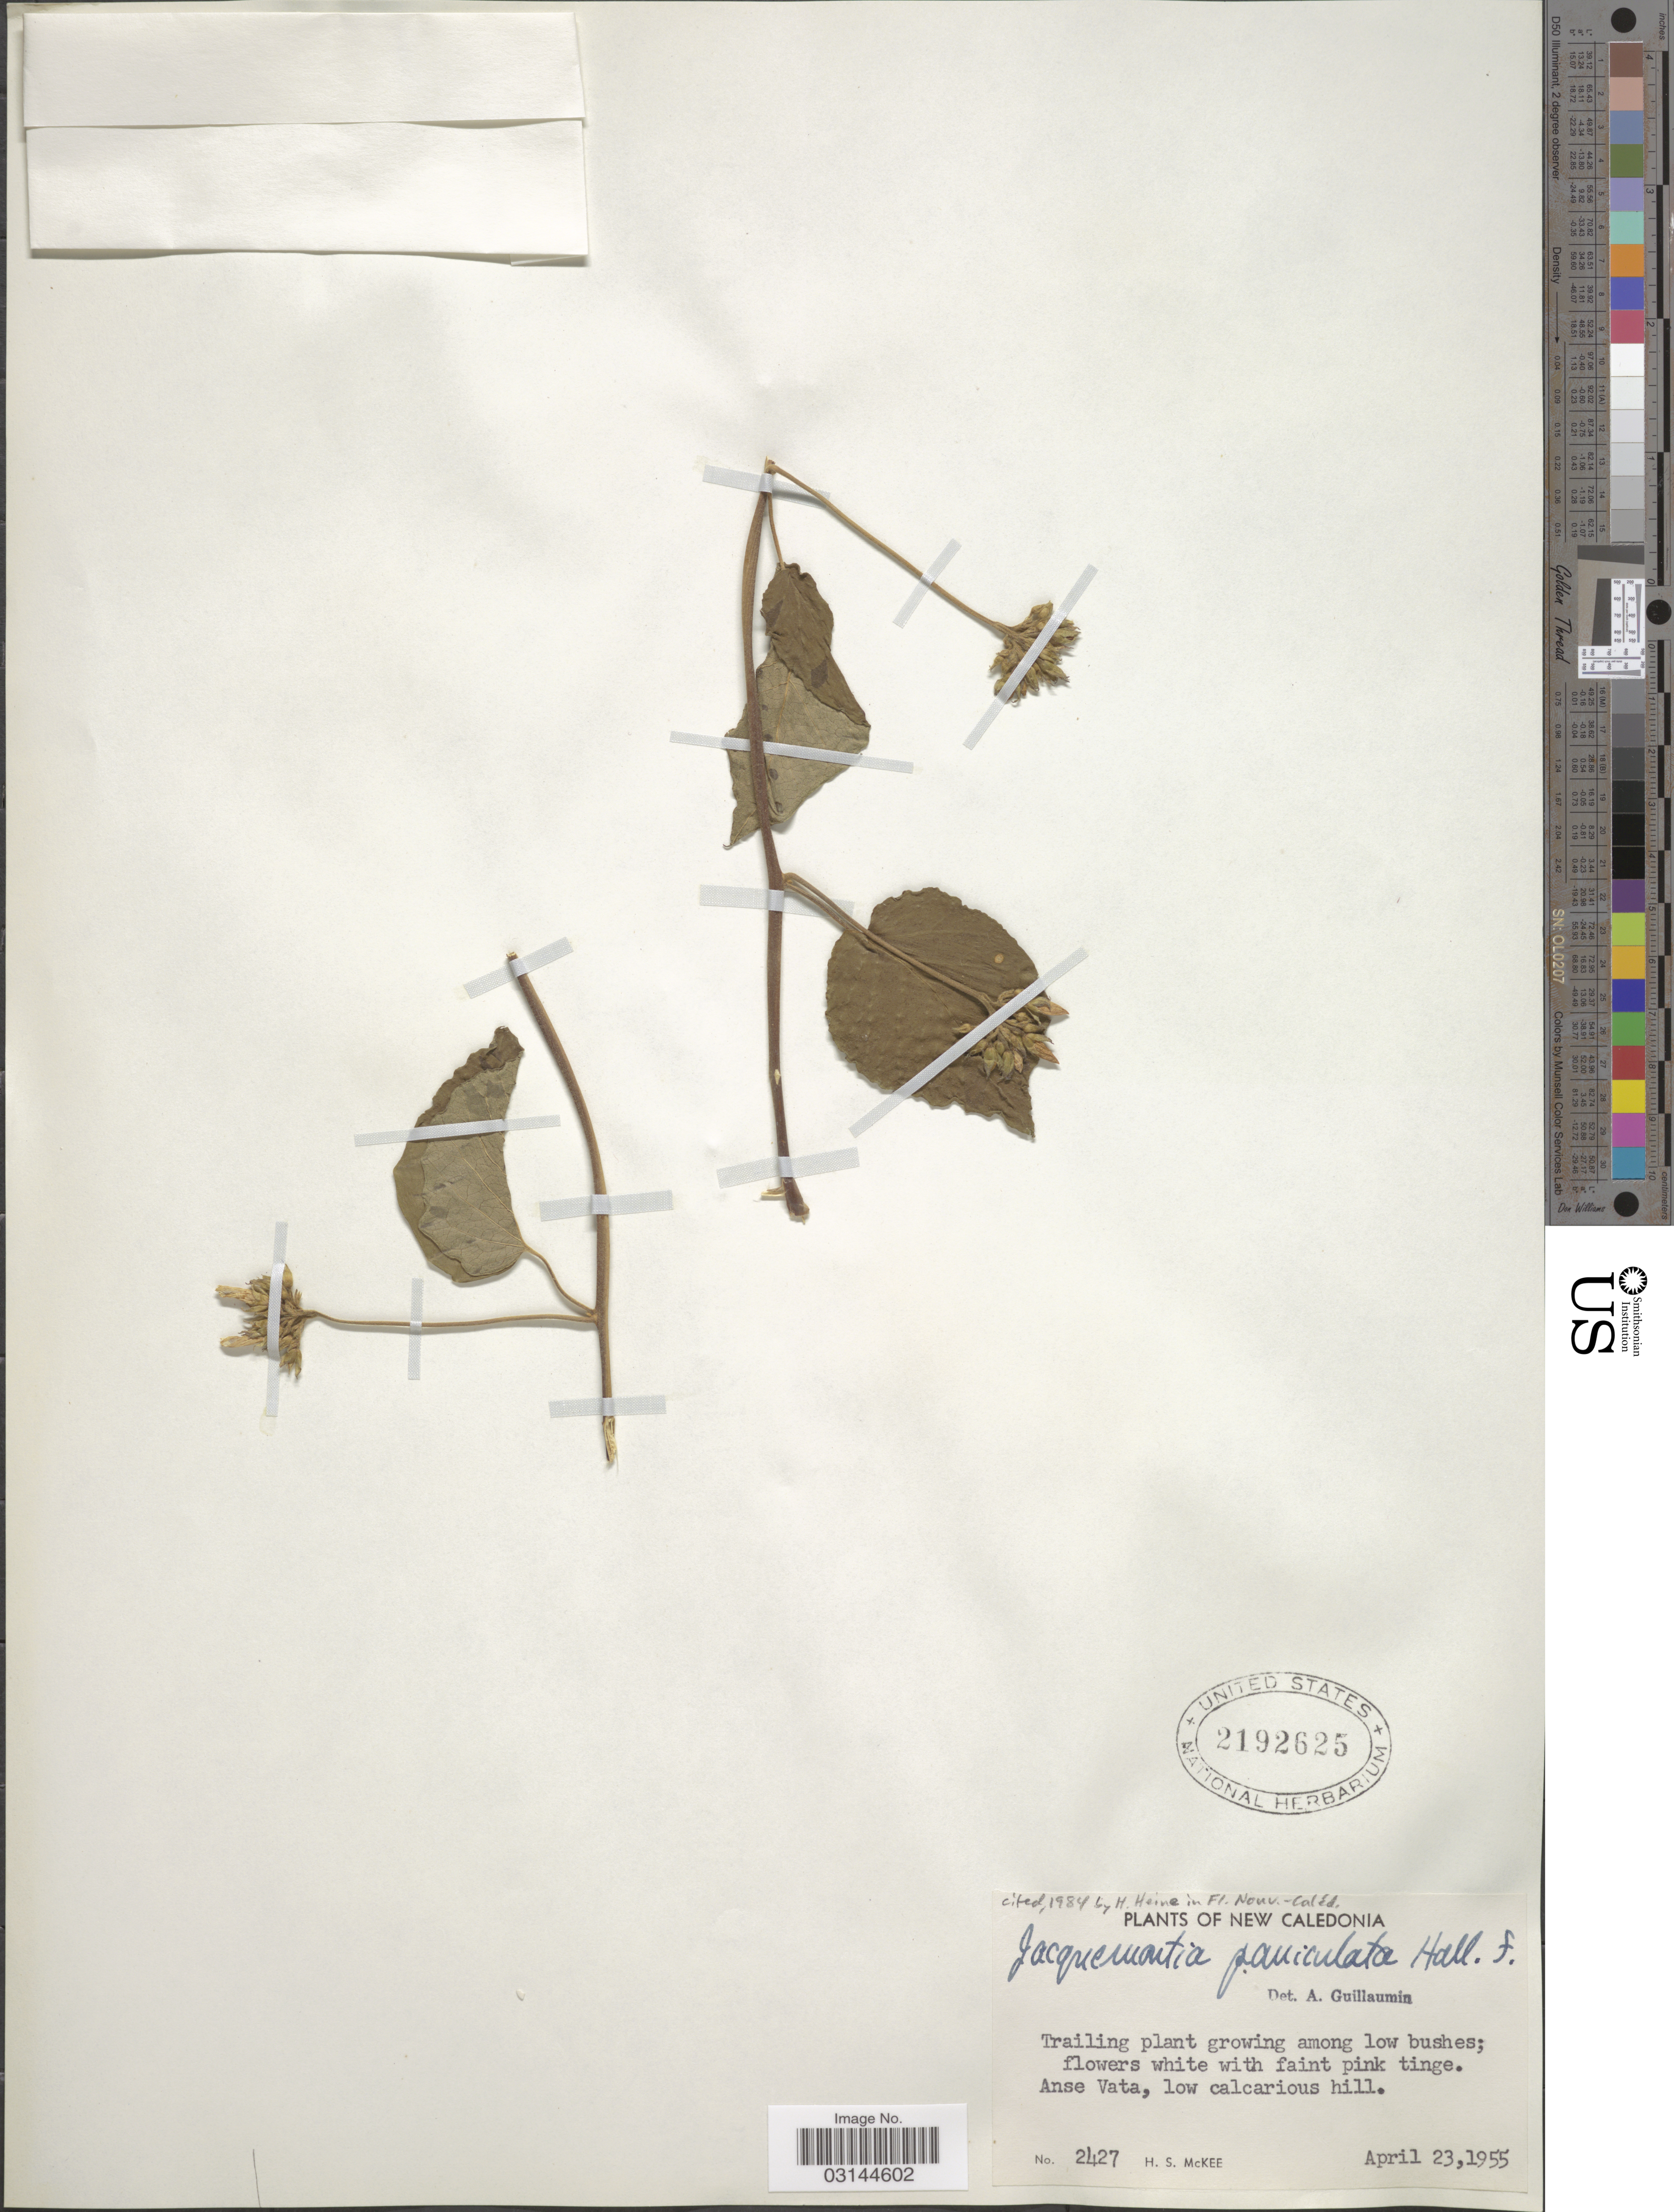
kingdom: Plantae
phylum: Tracheophyta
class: Magnoliopsida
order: Solanales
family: Convolvulaceae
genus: Jacquemontia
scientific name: Jacquemontia paniculata var. tomentosa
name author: (Warb.) Ooststr.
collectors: H. S. McKee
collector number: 2427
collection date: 1955-04-23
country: New Caledonia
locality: Anse Vata.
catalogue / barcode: US 2192625